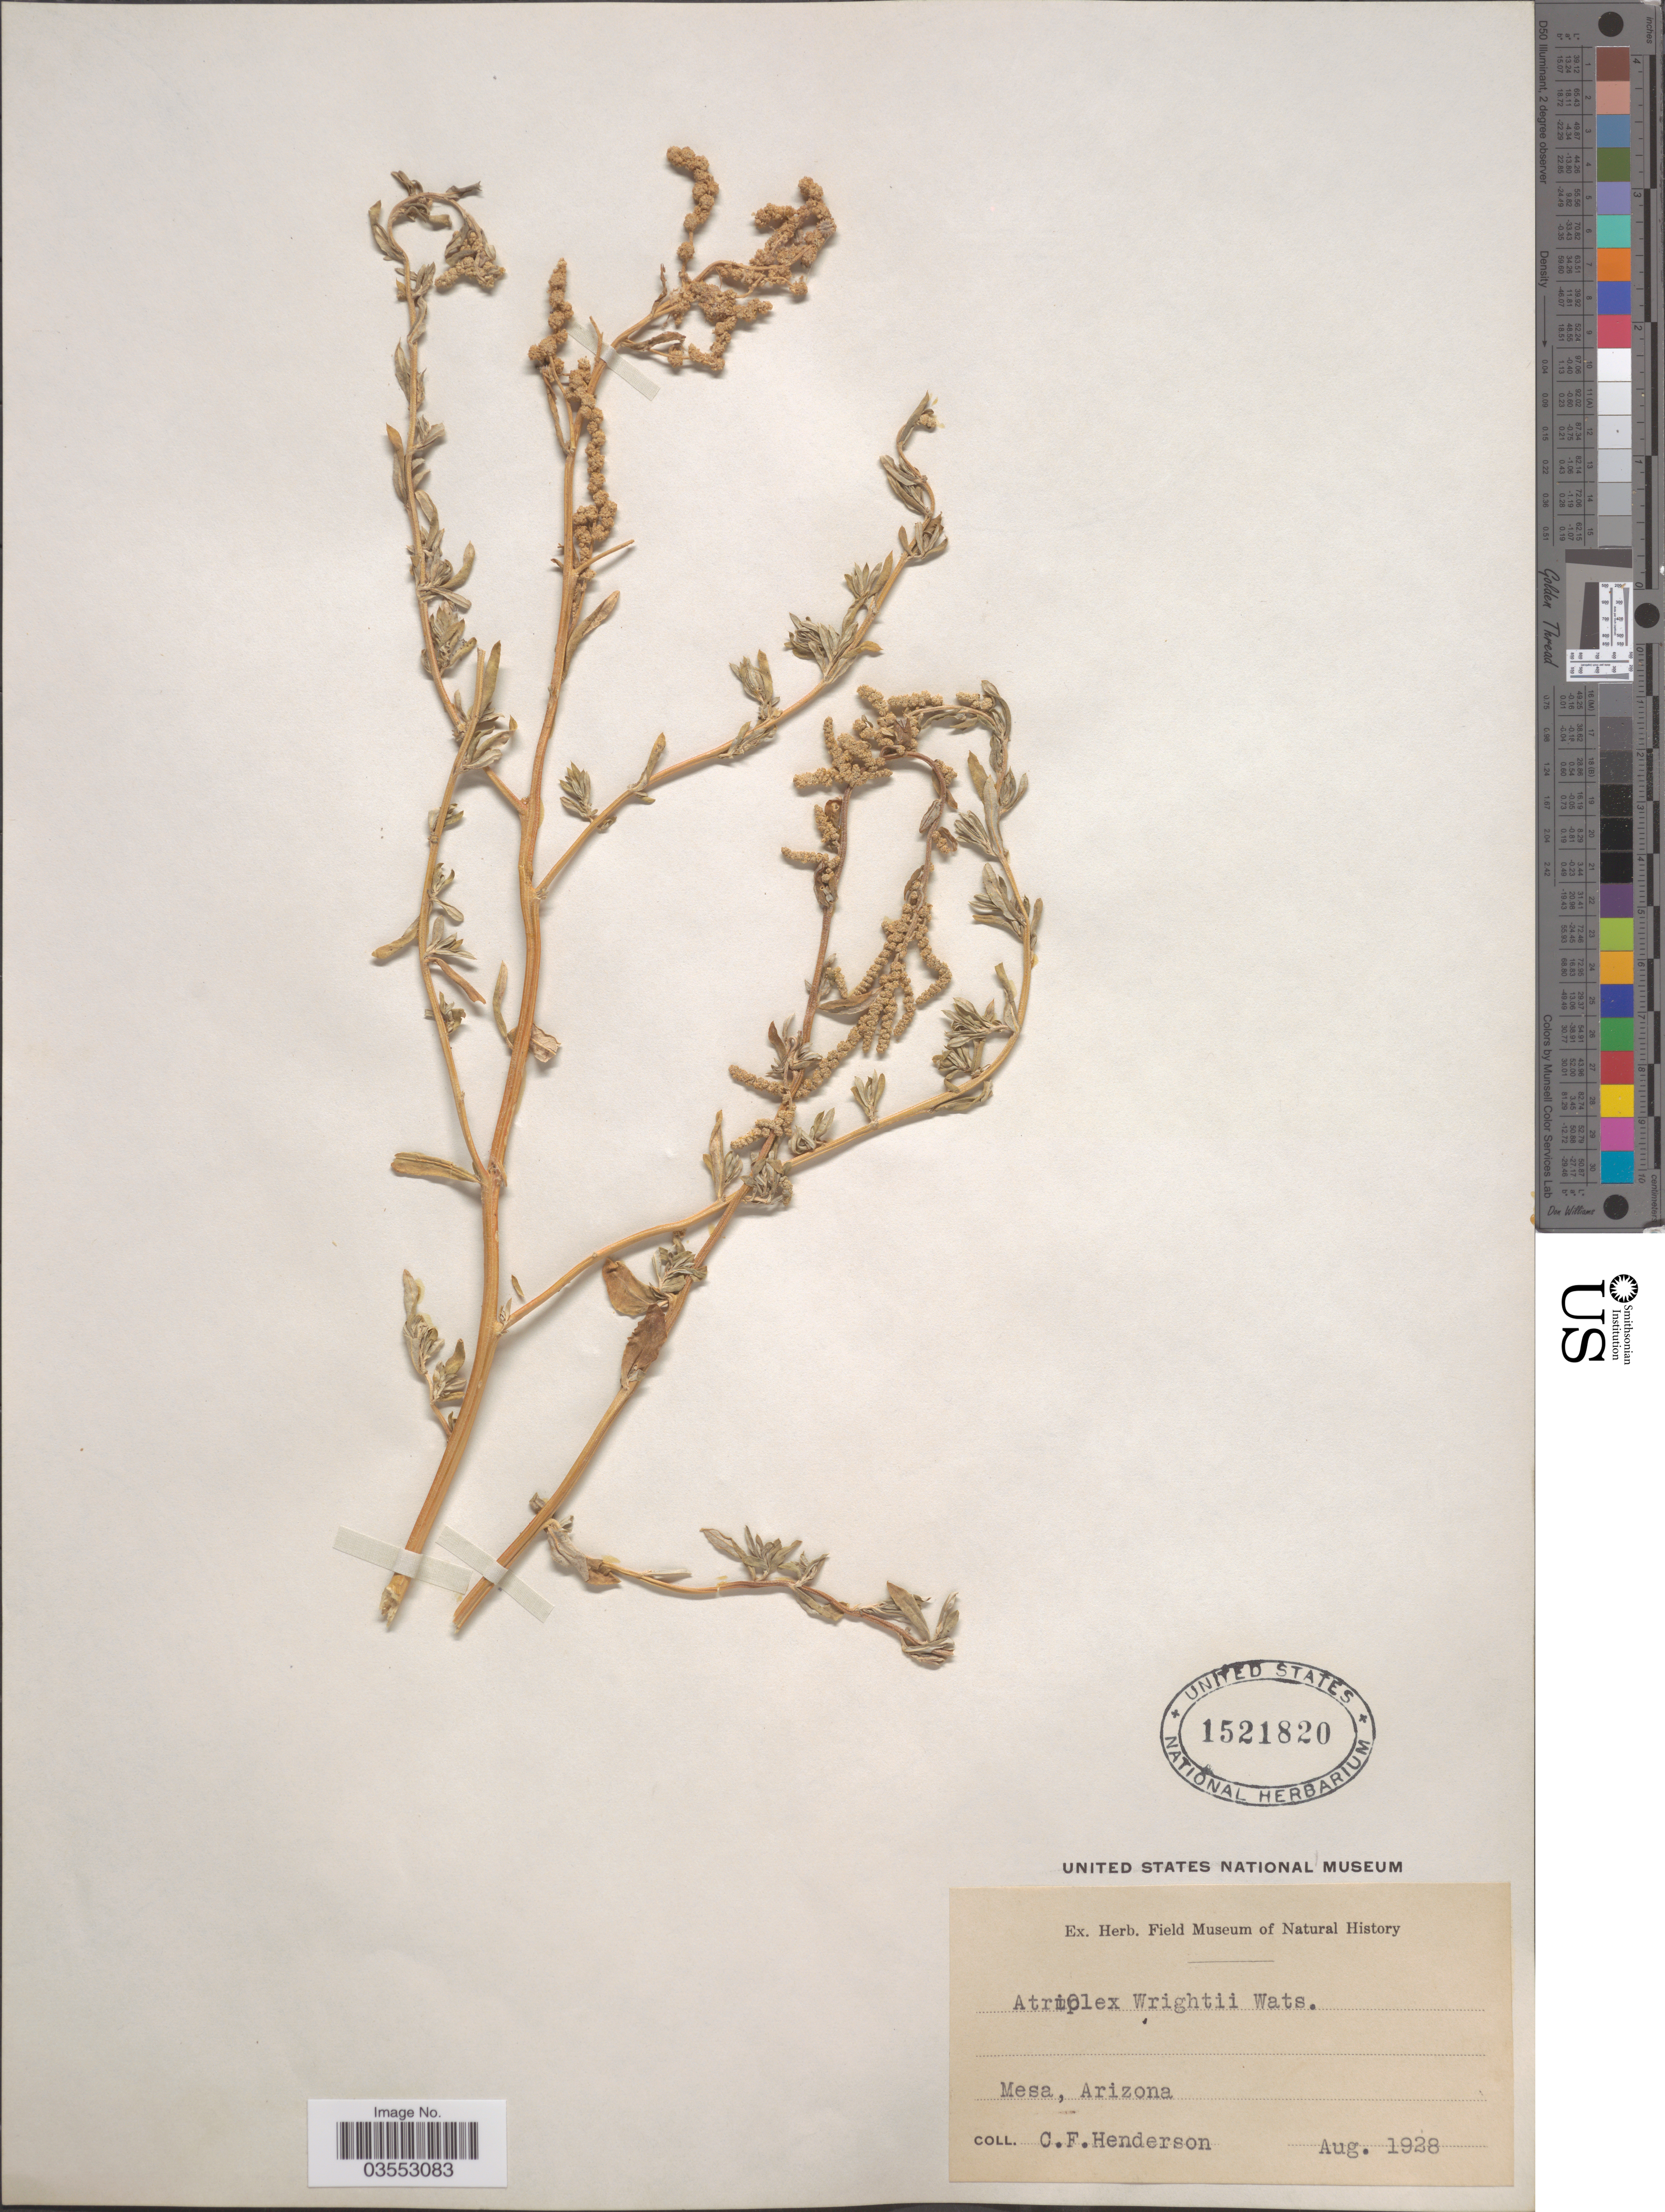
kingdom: Plantae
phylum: Tracheophyta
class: Magnoliopsida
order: Caryophyllales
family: Amaranthaceae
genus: Atriplex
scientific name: Atriplex wrightii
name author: S. Watson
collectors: C. Henderson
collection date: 1928-08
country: United States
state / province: Arizona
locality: Mesa.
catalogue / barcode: US 1521820